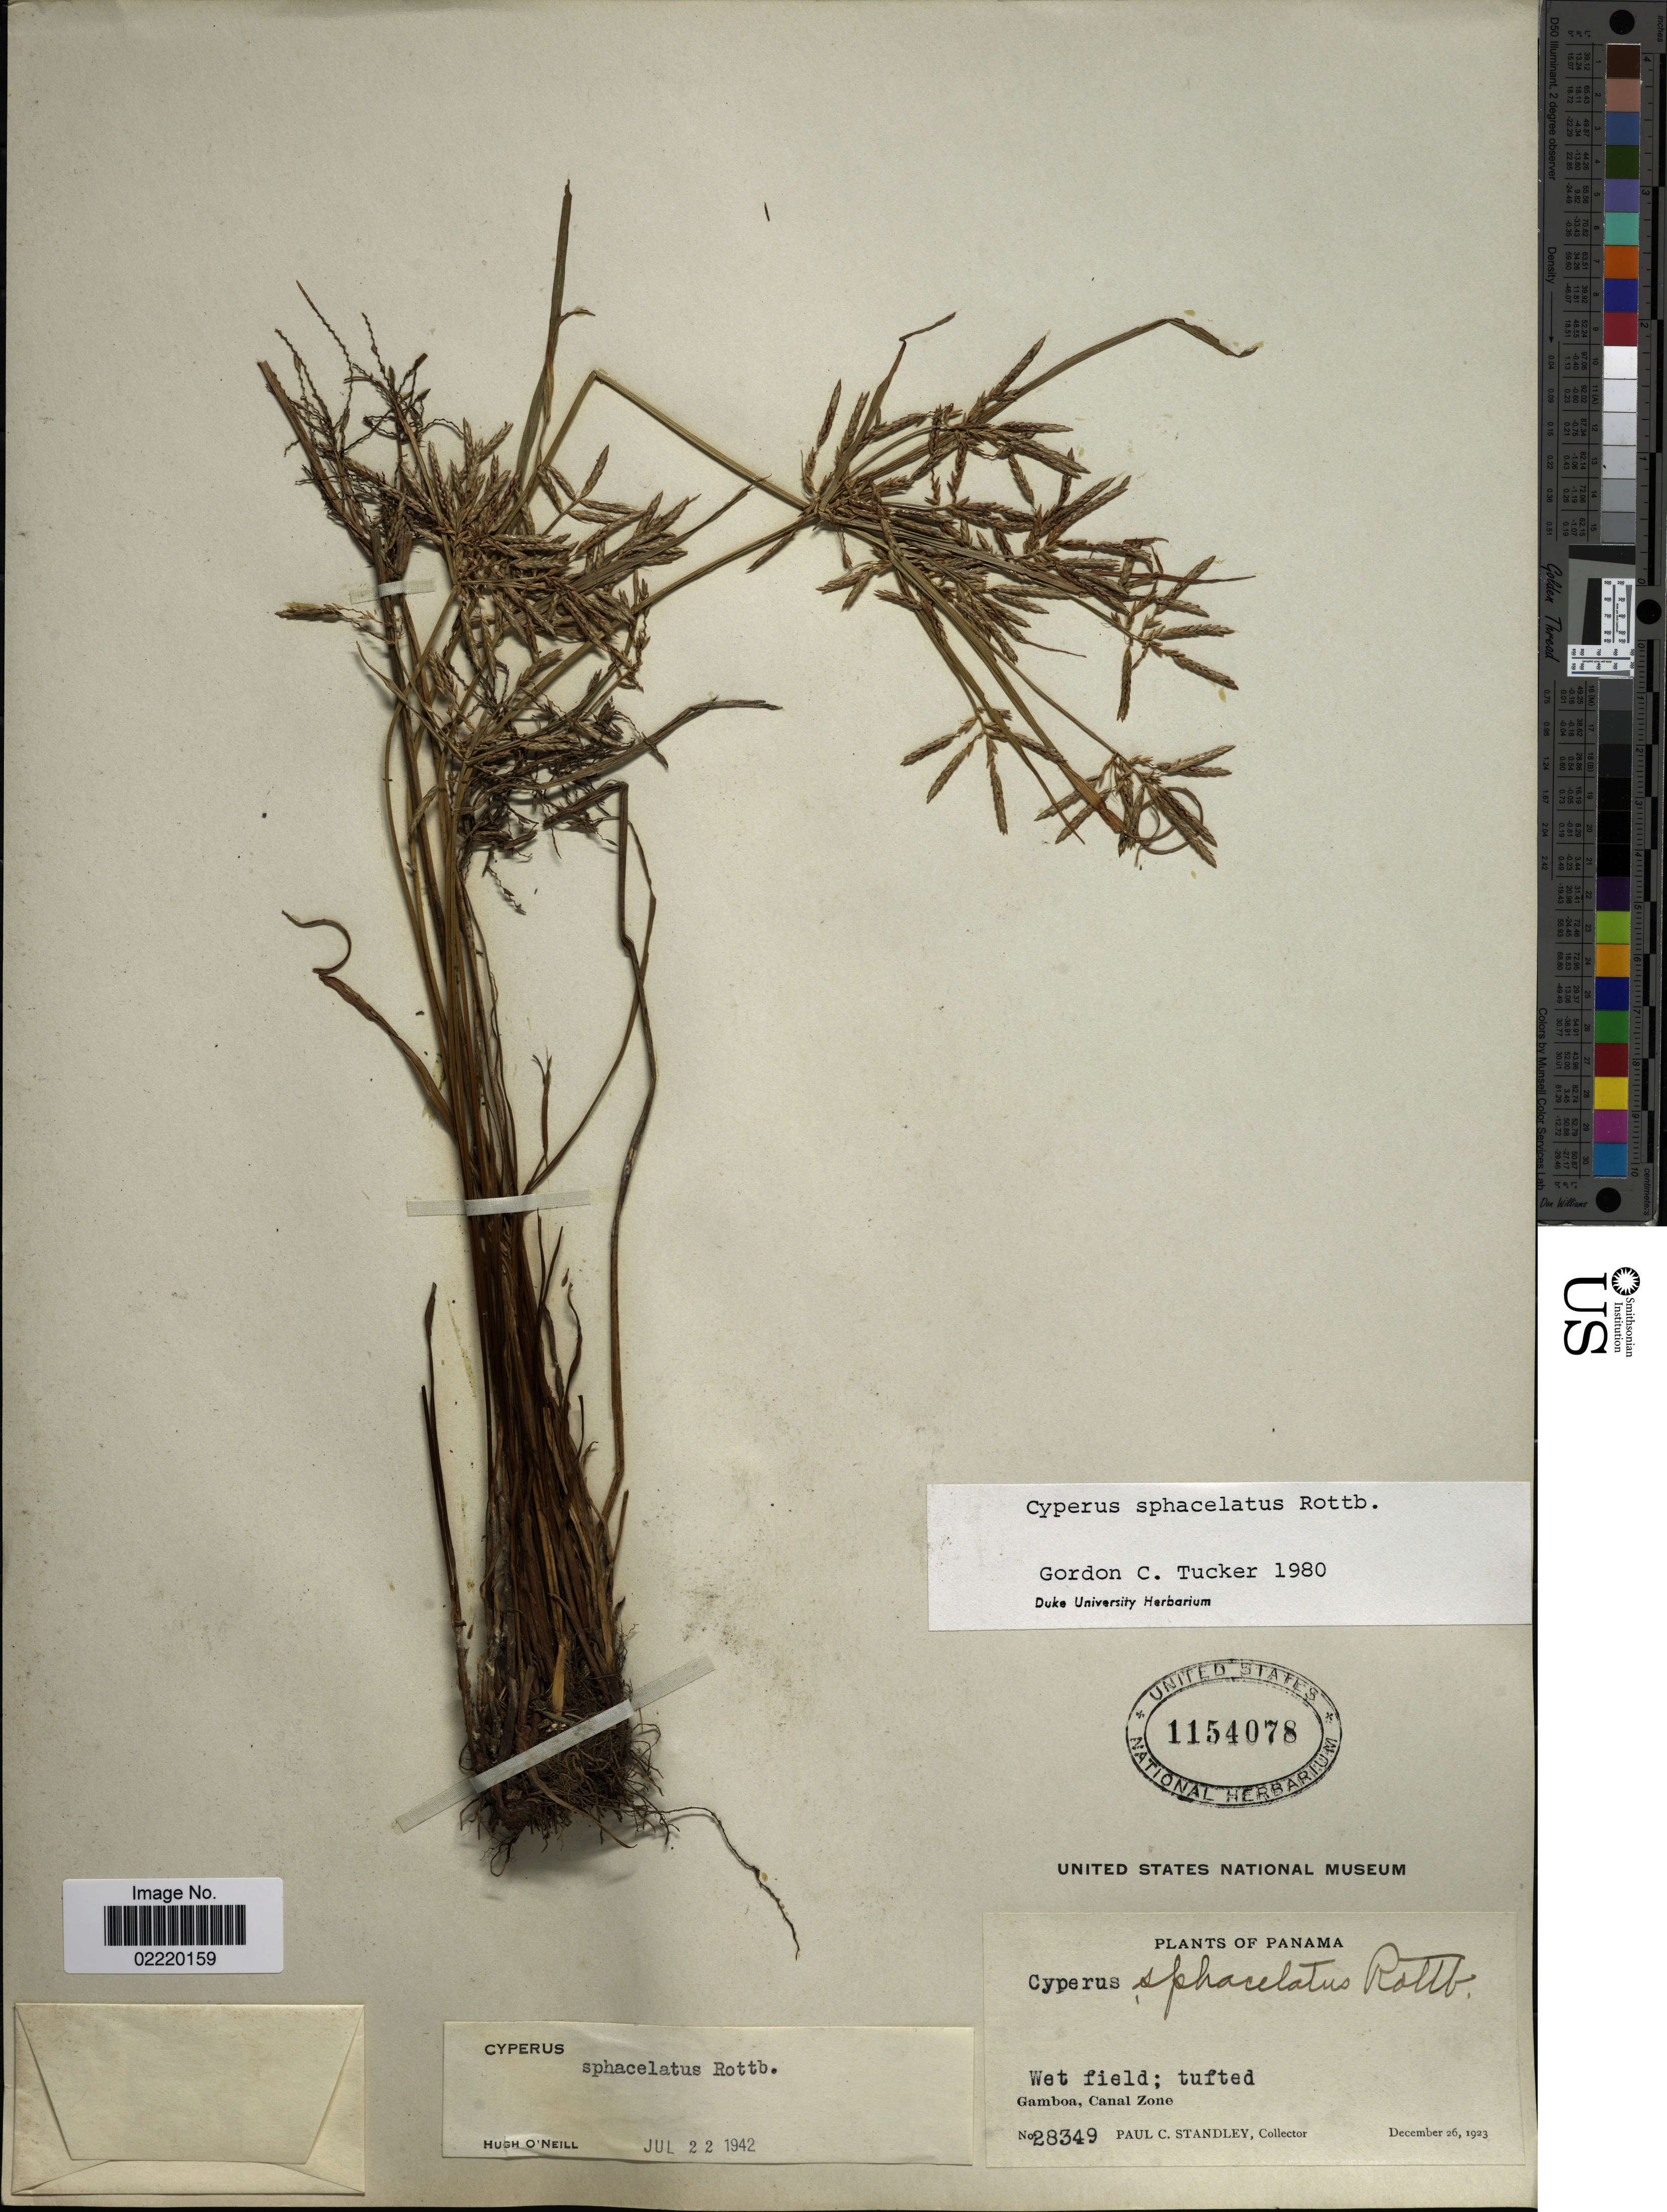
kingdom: Plantae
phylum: Tracheophyta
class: Liliopsida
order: Poales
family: Cyperaceae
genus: Cyperus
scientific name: Cyperus sphacelatus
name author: Rottb.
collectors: P. C. Standley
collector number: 28349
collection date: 1923-12-26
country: Panama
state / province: Colón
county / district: Canal Zone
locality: Wet field, Gamboa, Canal Zone.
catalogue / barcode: US 1154078